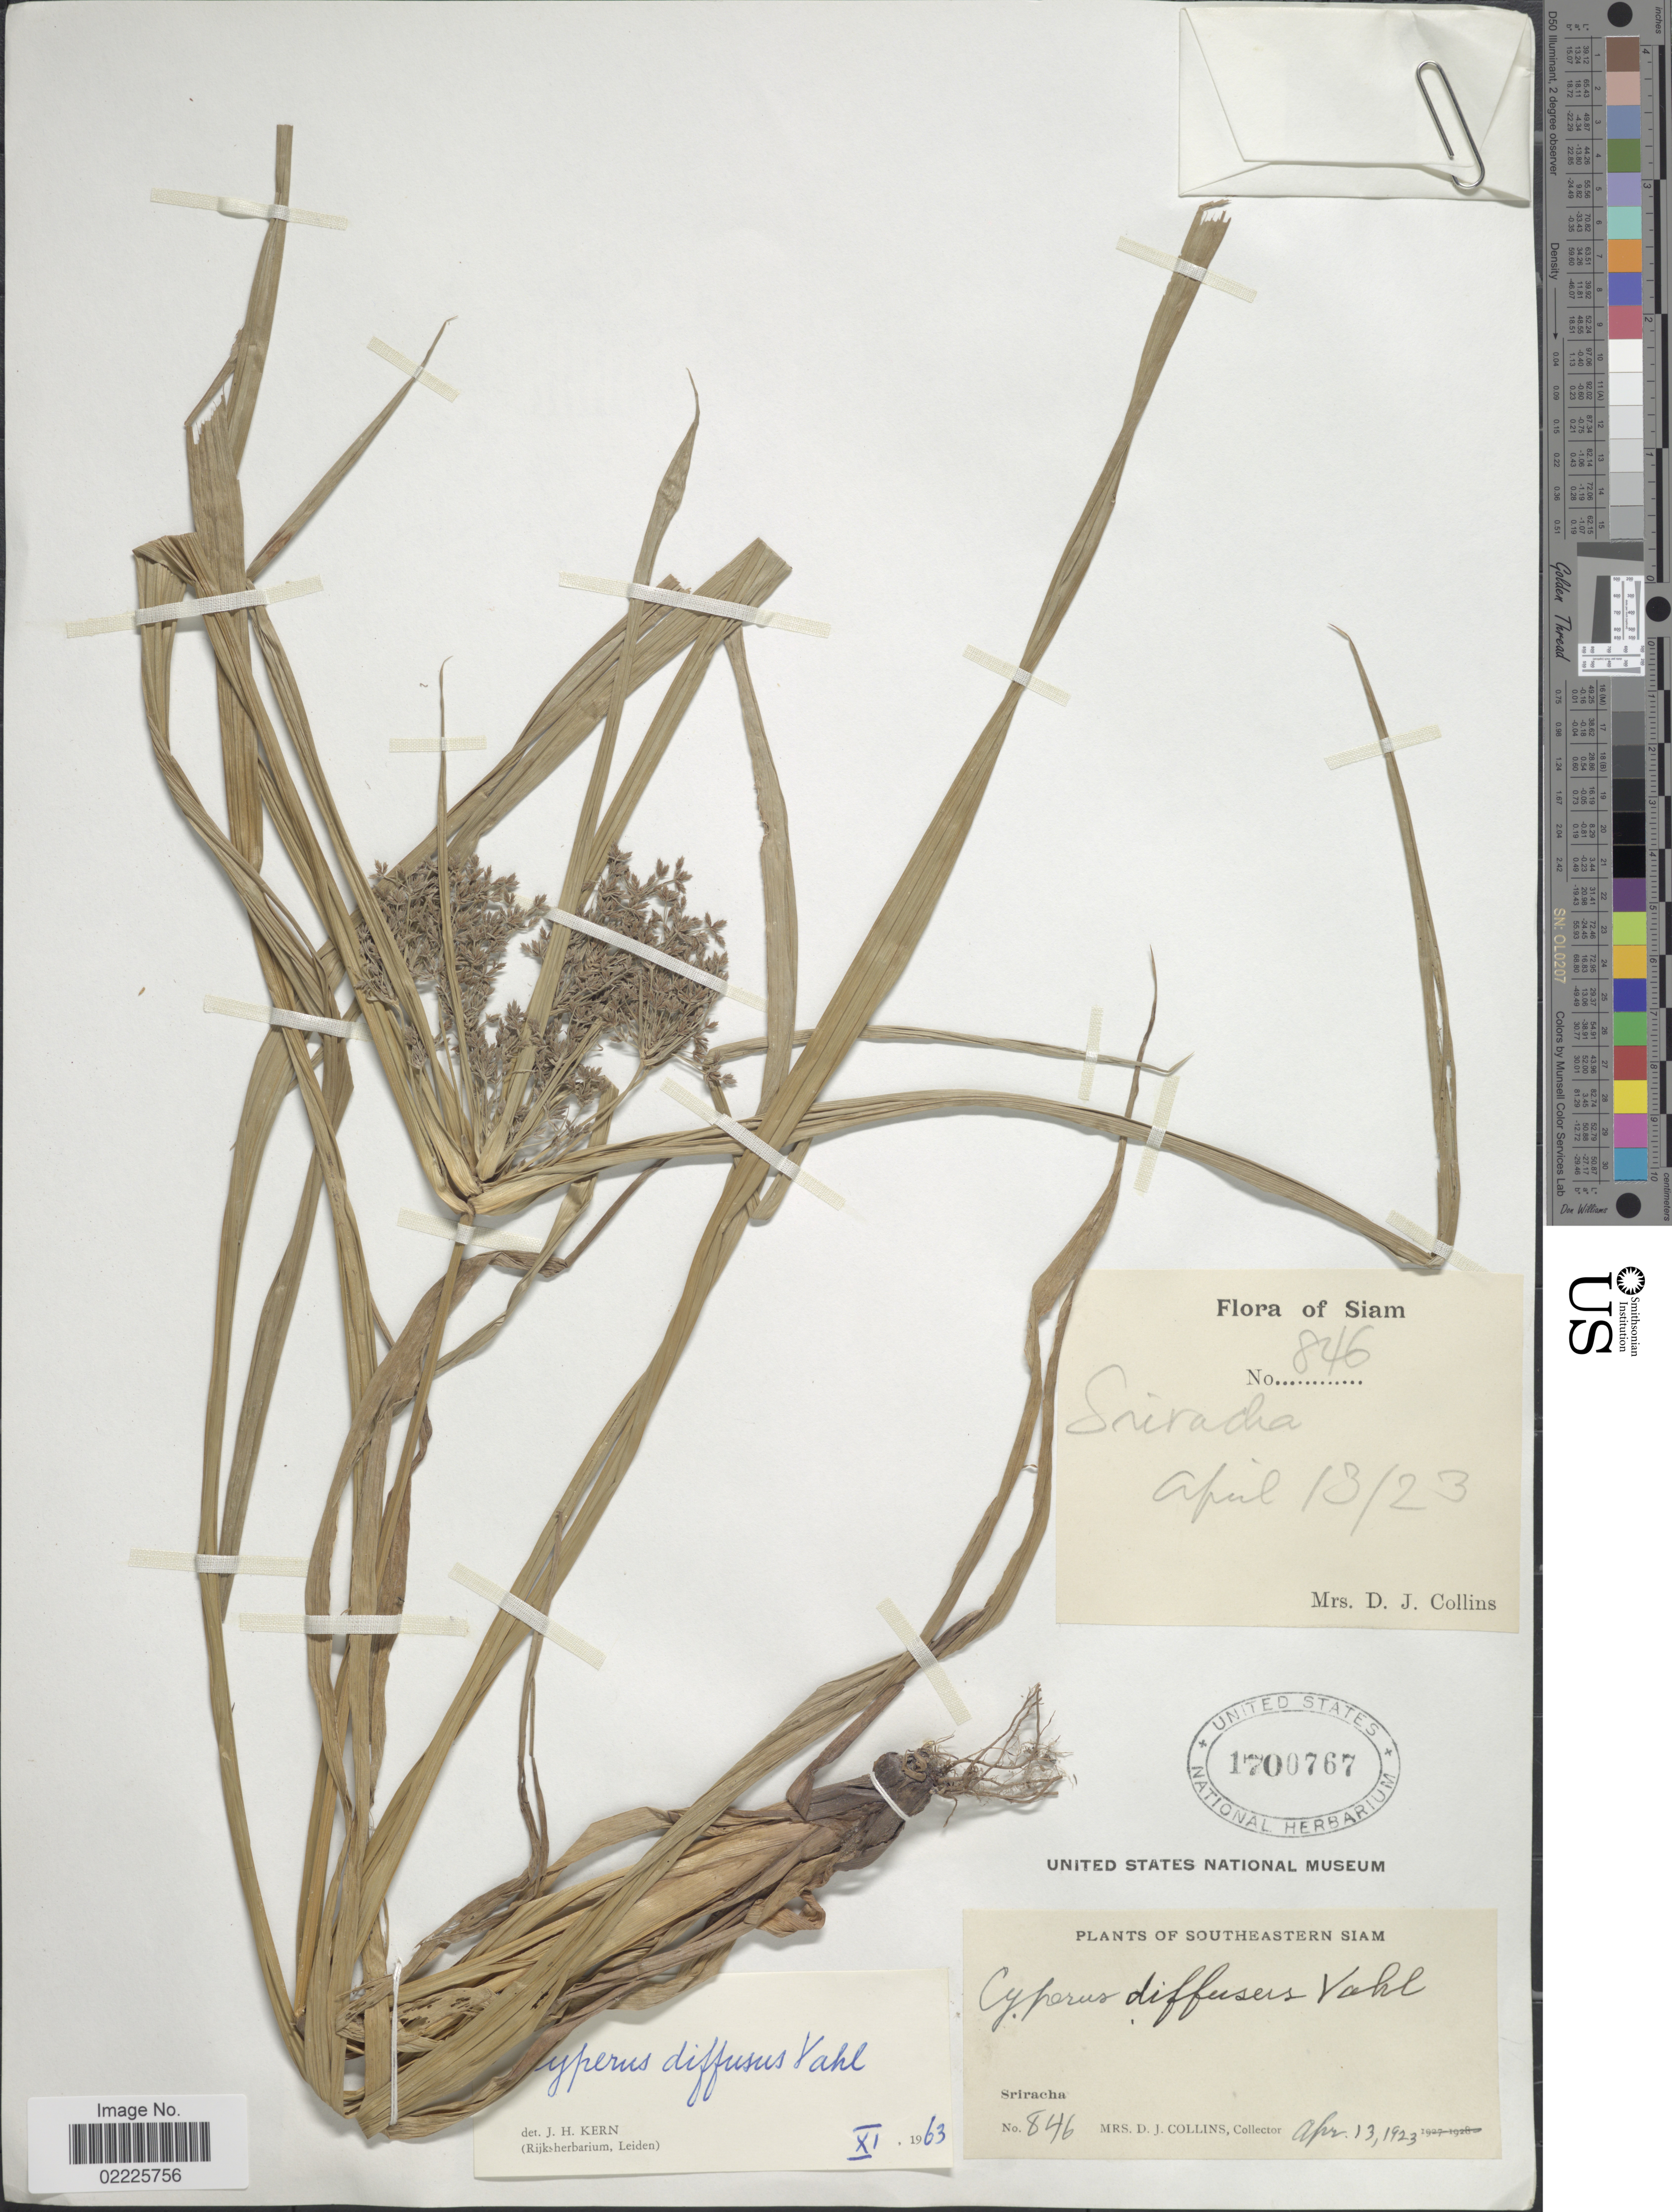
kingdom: Plantae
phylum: Tracheophyta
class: Liliopsida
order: Poales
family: Cyperaceae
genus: Cyperus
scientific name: Cyperus diffusus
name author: Vahl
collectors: Mrs. D. J. Collins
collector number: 846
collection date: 1923-04-13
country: Thailand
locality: Southeastern Siam, Sriracha.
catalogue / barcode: US 1700767